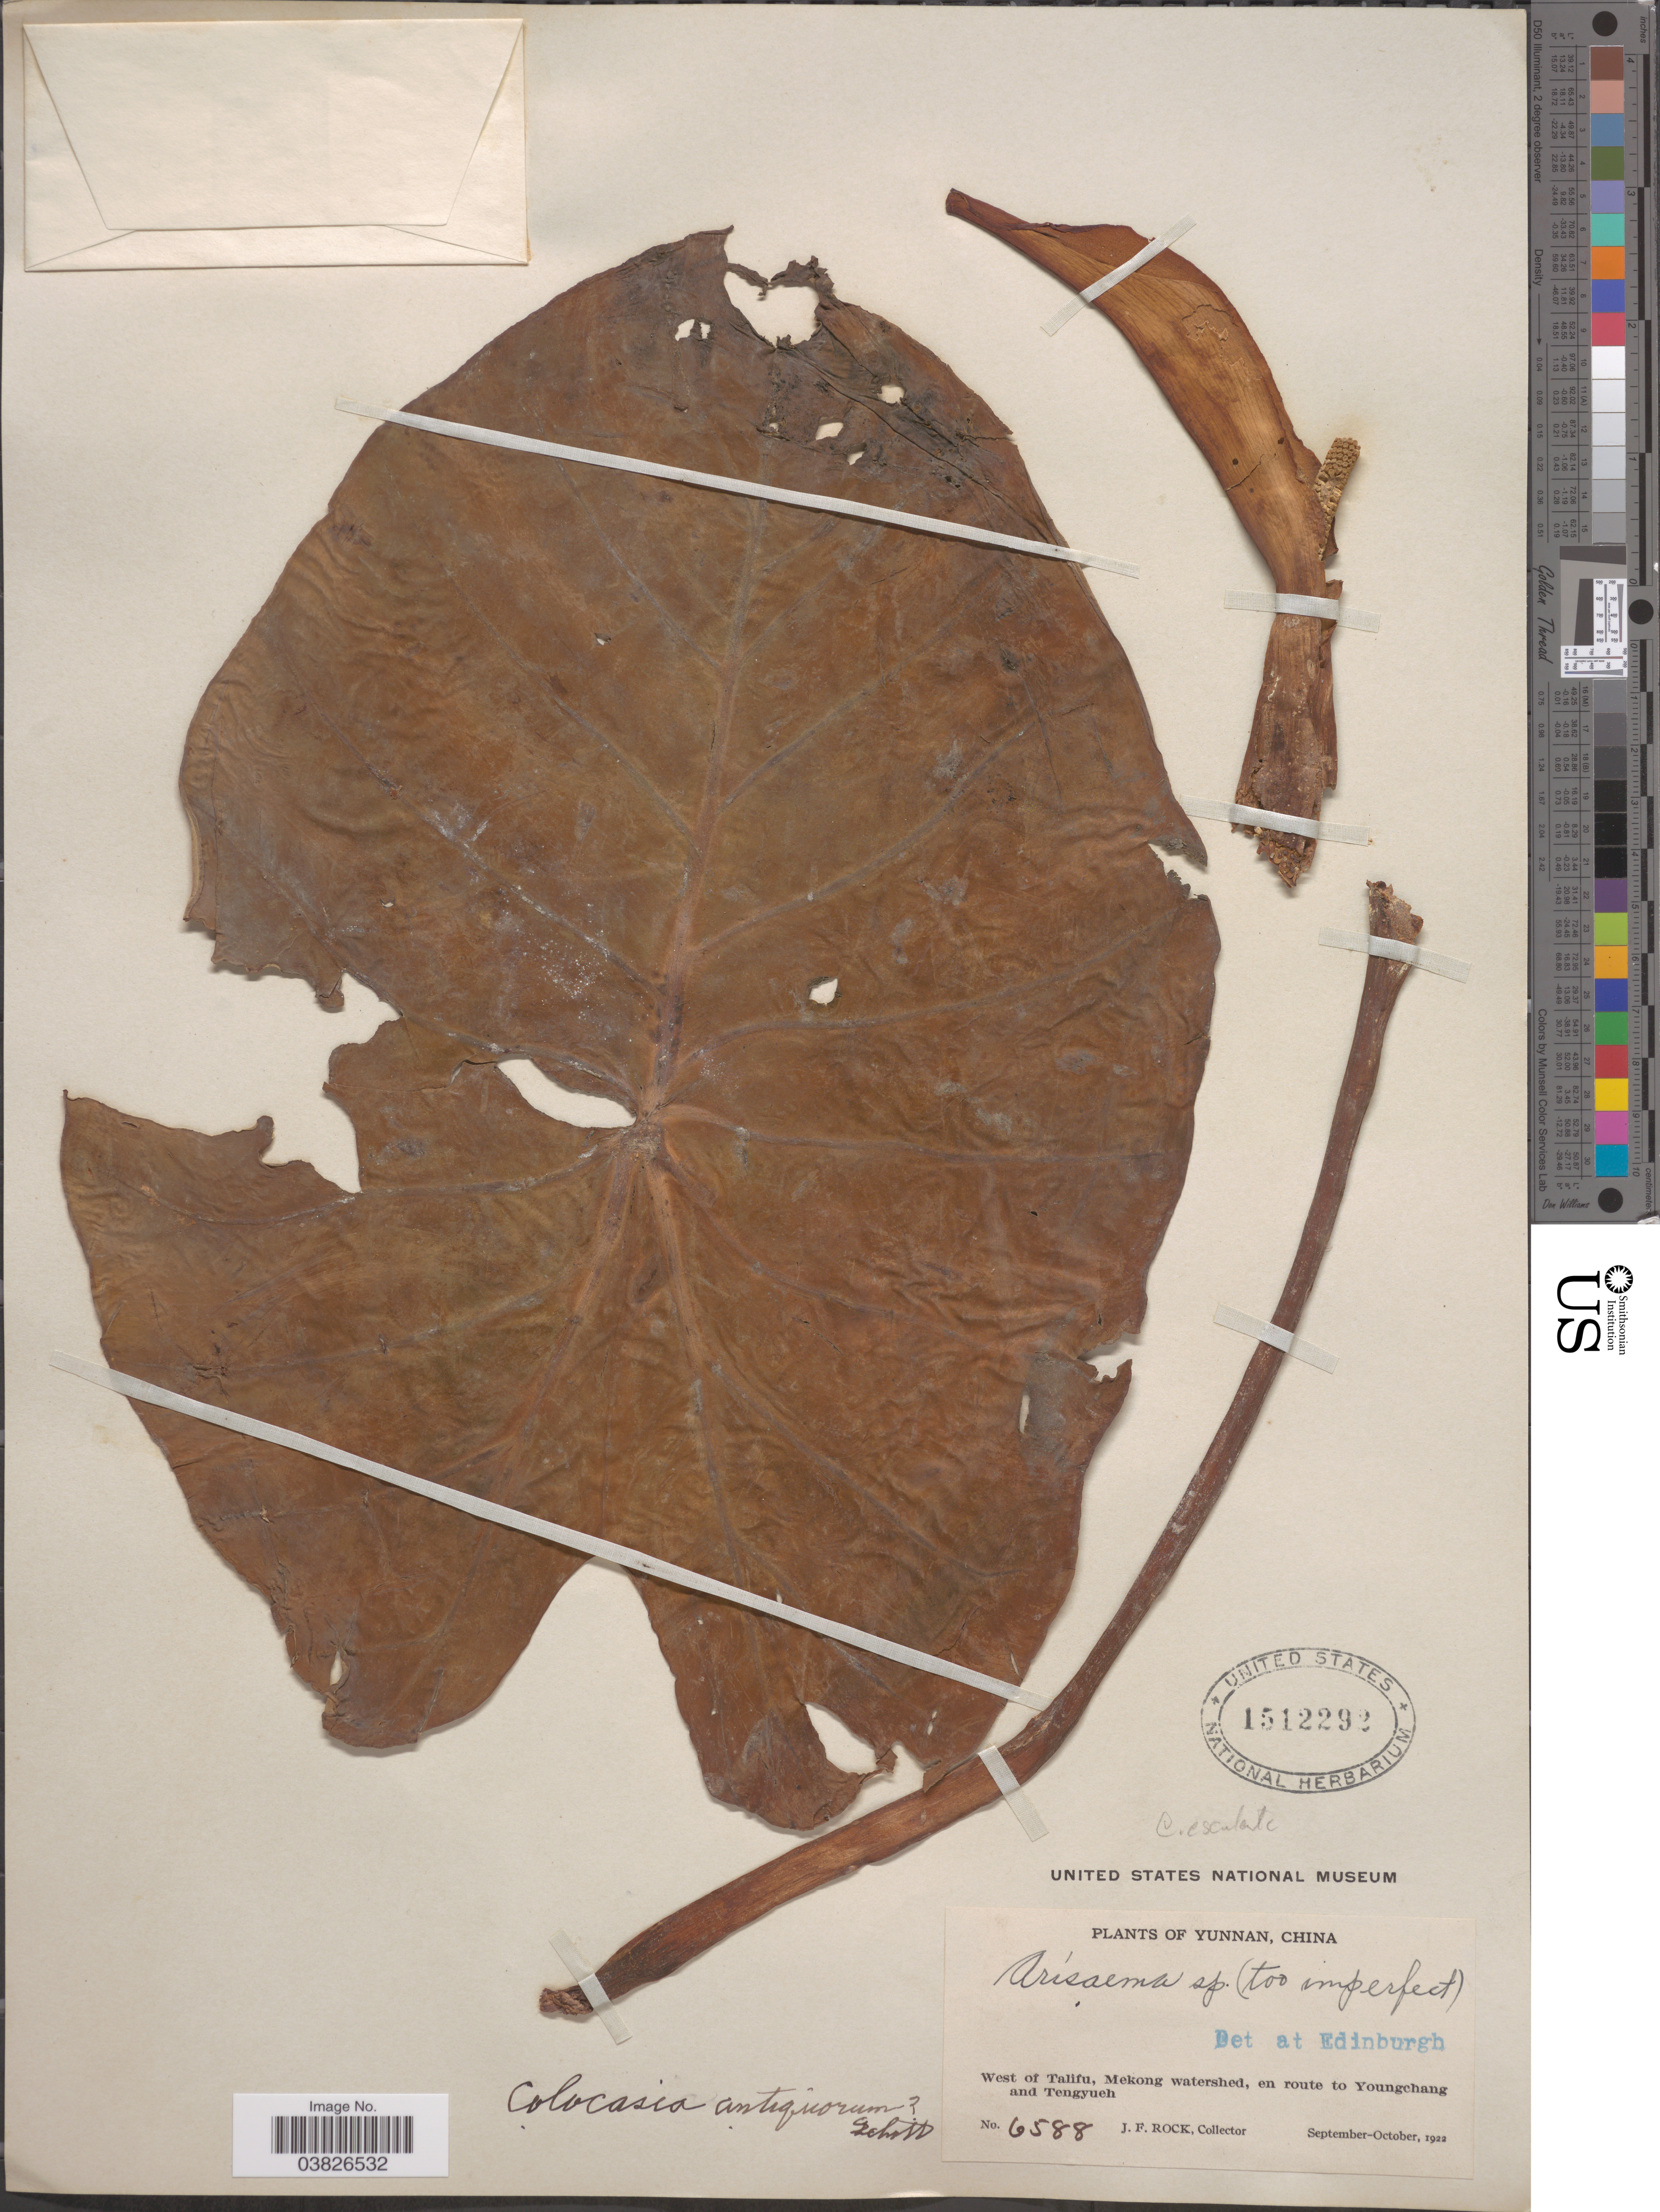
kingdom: Plantae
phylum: Tracheophyta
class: Liliopsida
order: Alismatales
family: Araceae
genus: Colocasia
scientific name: Colocasia esculenta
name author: (L.) Schott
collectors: J. Rock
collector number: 6588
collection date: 1922-09/1922-10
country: China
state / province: Yunnan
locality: West of Talifu, Mekong watershed, en route to Youngchang and Tengyueh.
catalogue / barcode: US 1512292